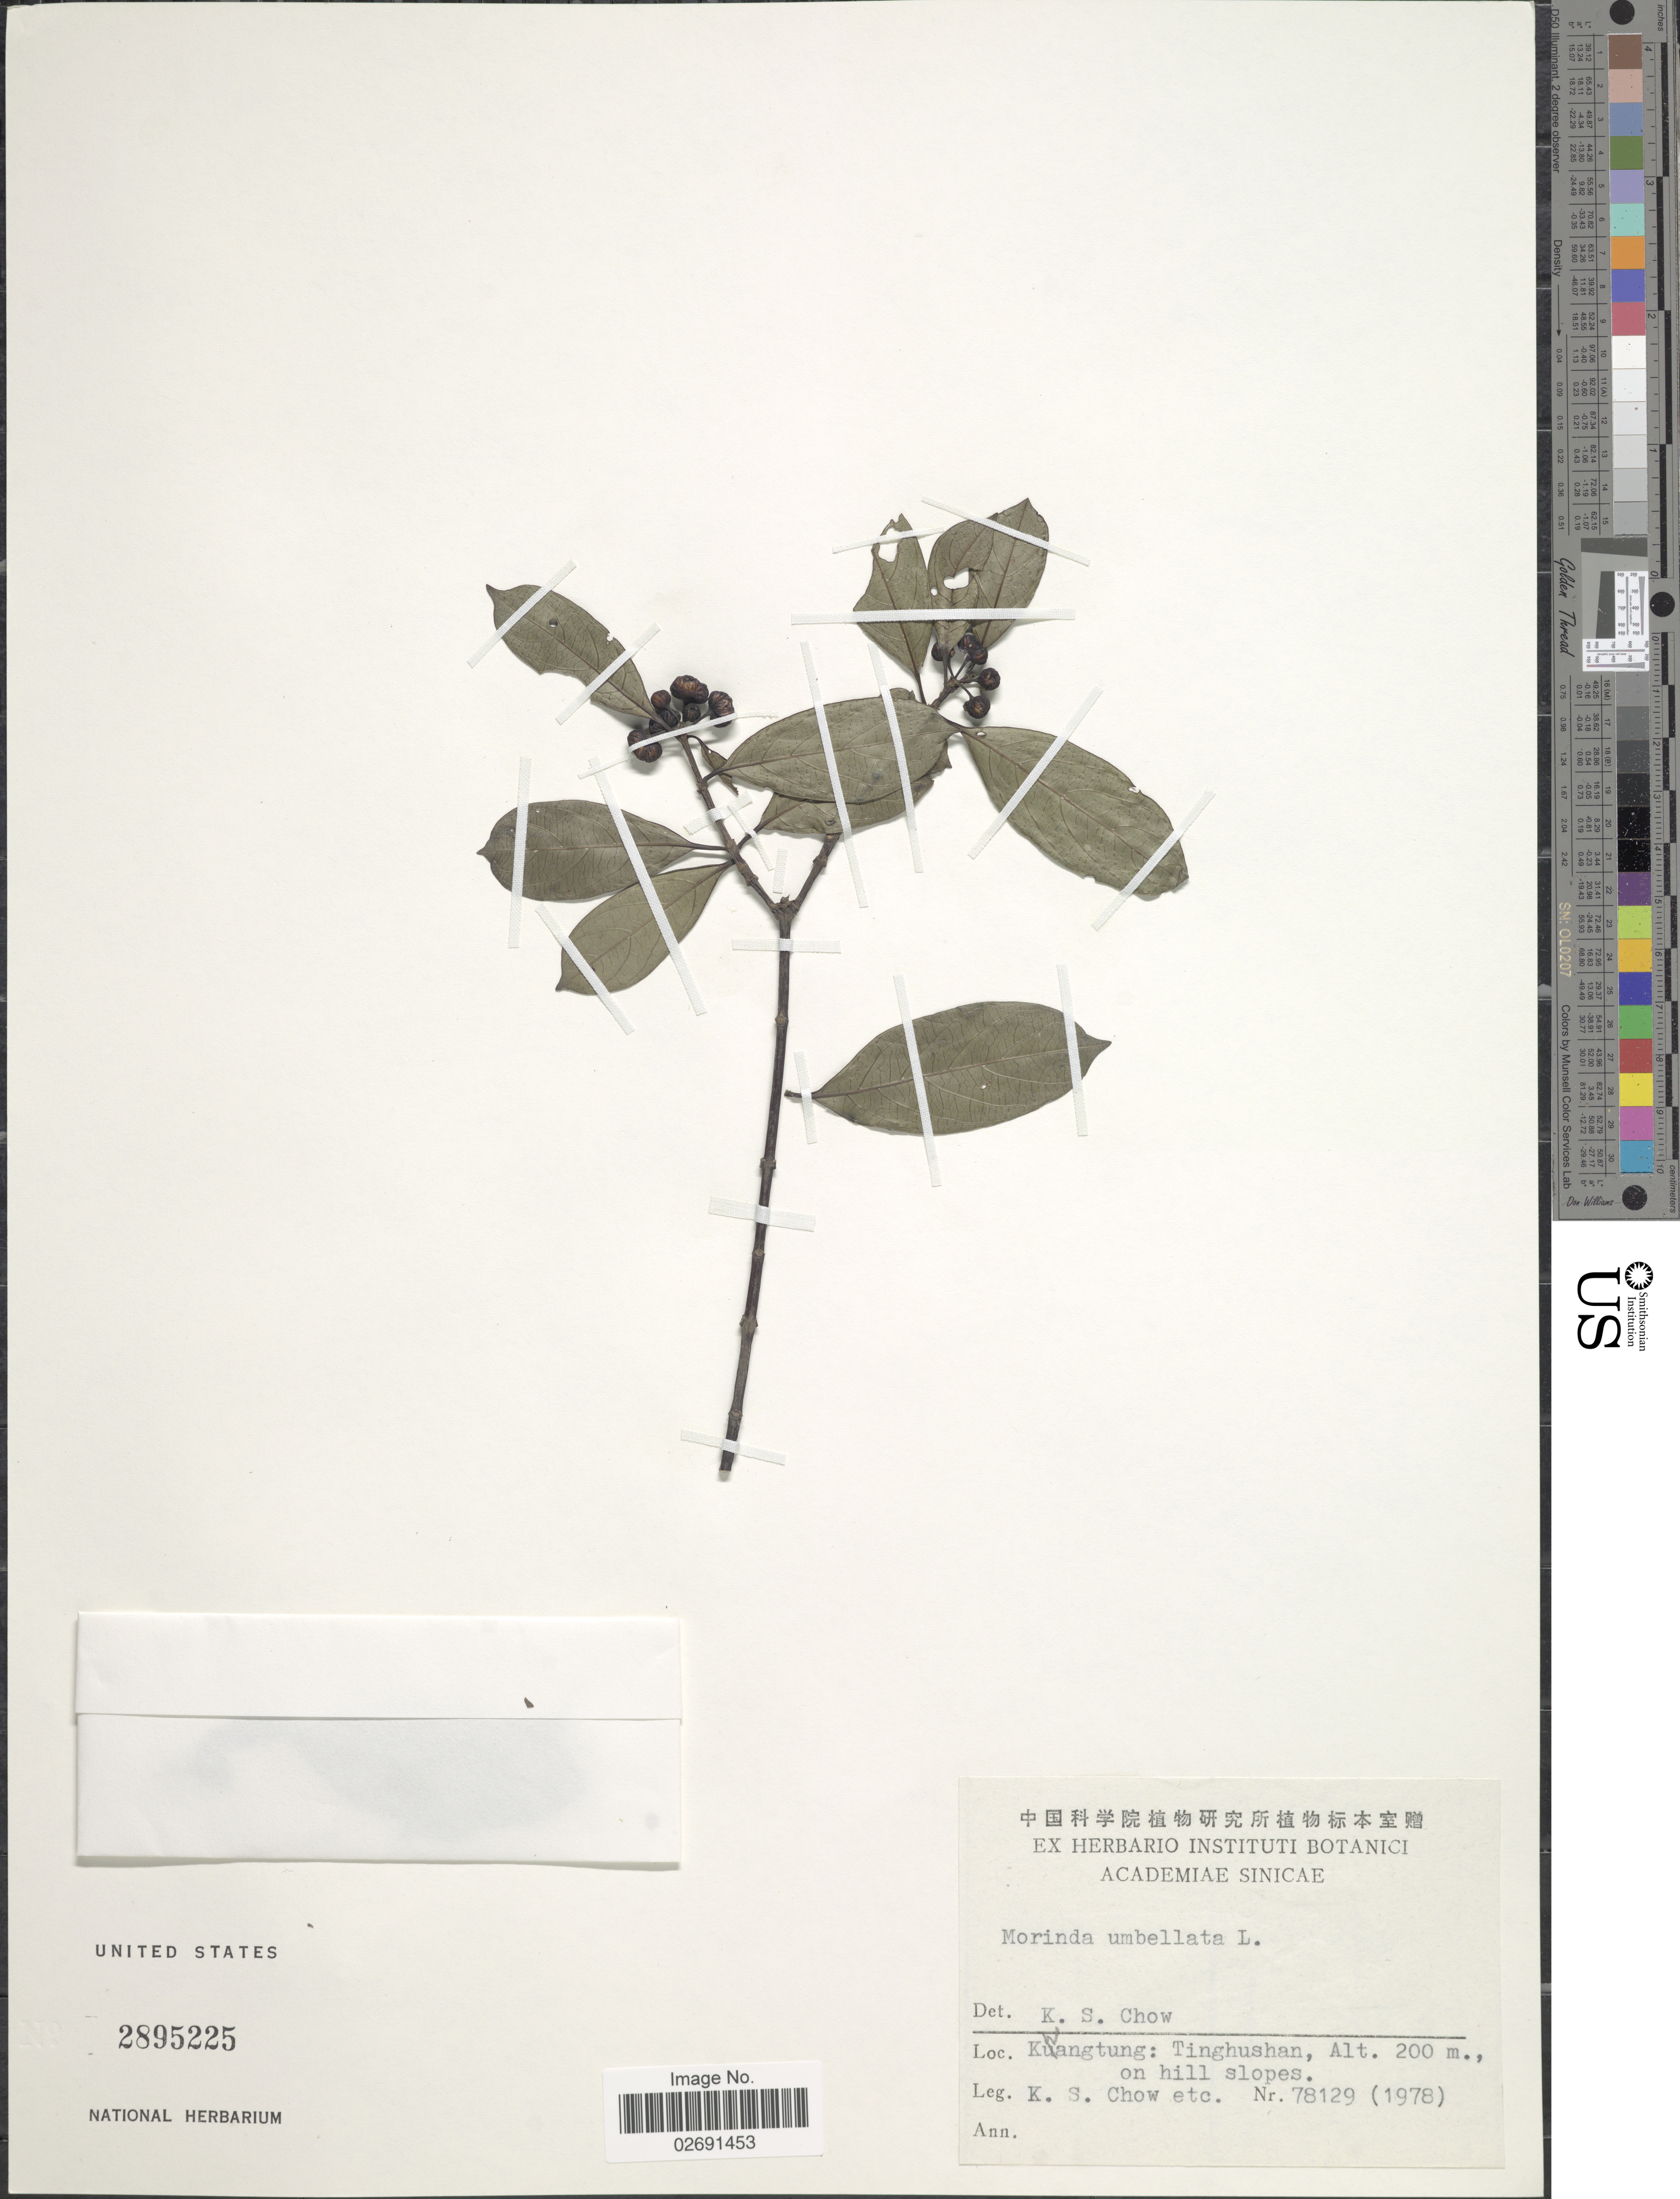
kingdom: Plantae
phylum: Tracheophyta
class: Magnoliopsida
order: Gentianales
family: Rubiaceae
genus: Gynochthodes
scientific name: Gynochthodes umbellata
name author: (L.) Razafim. & B. Bremer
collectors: K. S. Chow & et al.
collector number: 78129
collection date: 1978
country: China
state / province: Guangdong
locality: Kwangtung: Tinghushan, on hill slopes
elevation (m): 200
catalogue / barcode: US 2895225